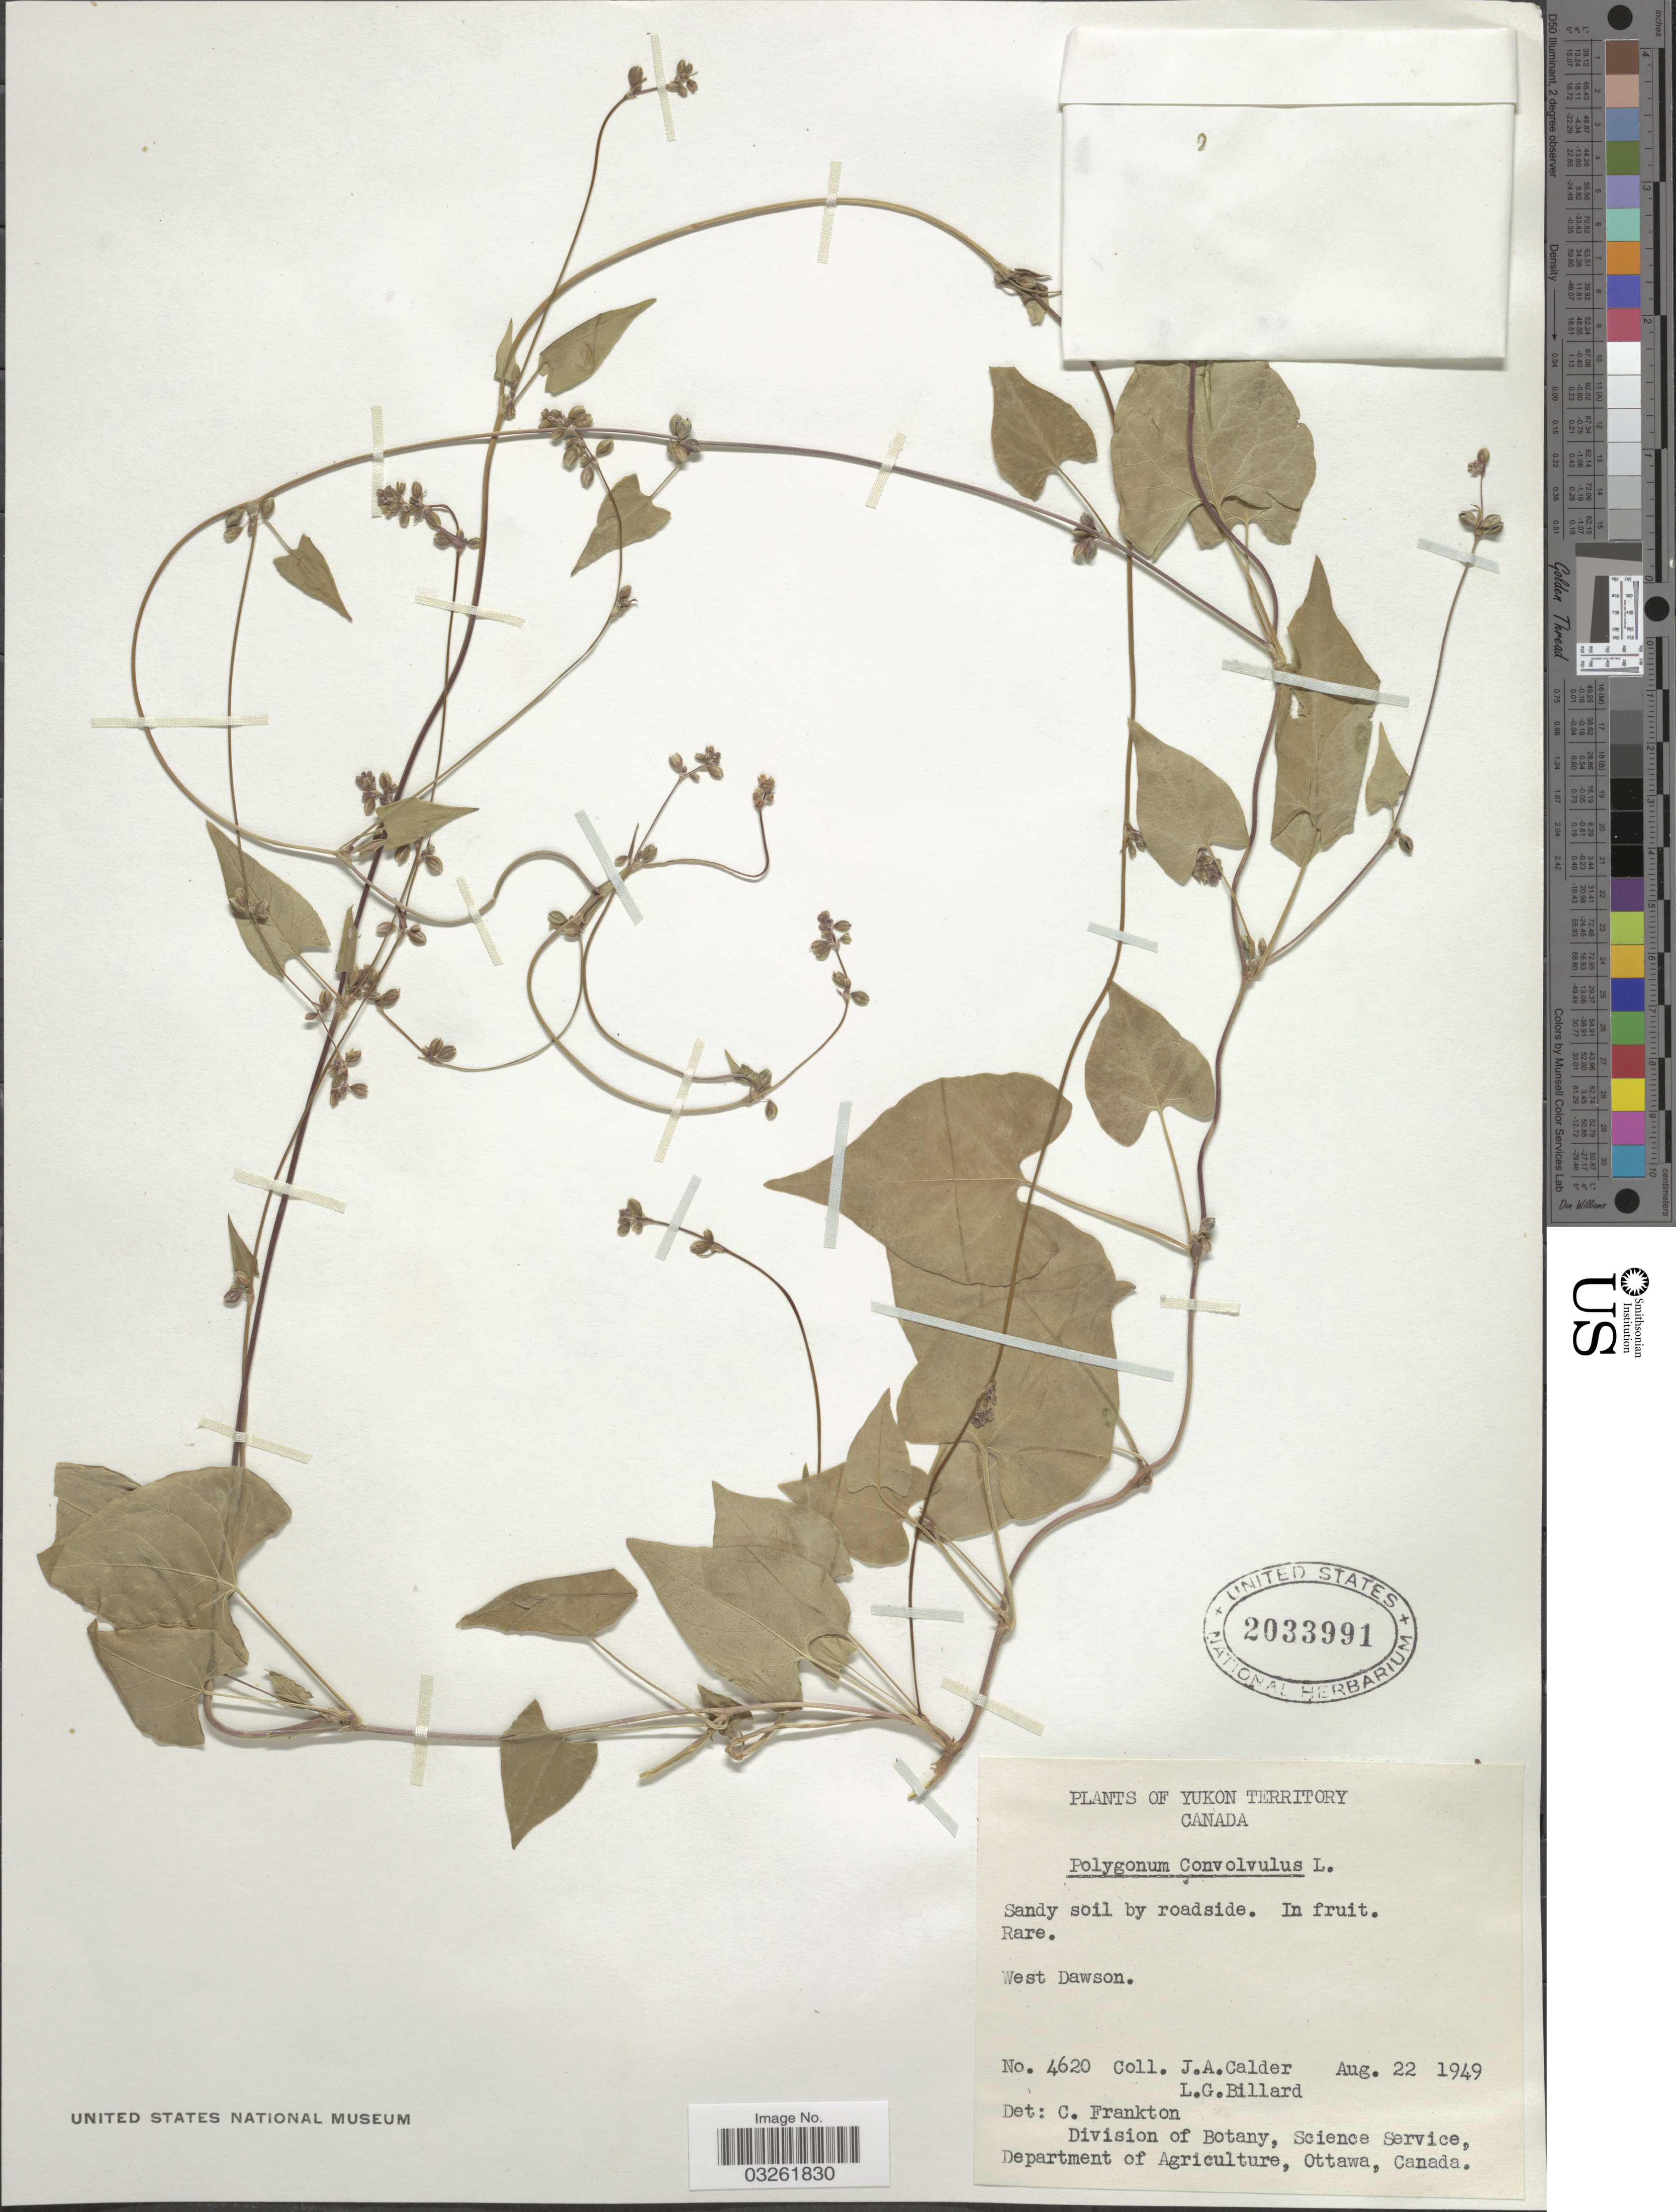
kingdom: Plantae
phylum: Tracheophyta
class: Magnoliopsida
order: Caryophyllales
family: Polygonaceae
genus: Fallopia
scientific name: Fallopia convolvulus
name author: (L.) Á. Löve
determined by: Strong, M. T., (US), Smithsonian Institution - National Museum of Natural History (UNITED STATES)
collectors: J. A. Calder & L. Billard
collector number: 4620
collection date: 1949-08-22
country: Canada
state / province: Yukon Territory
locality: West Dawson.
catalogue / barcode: US 2033991